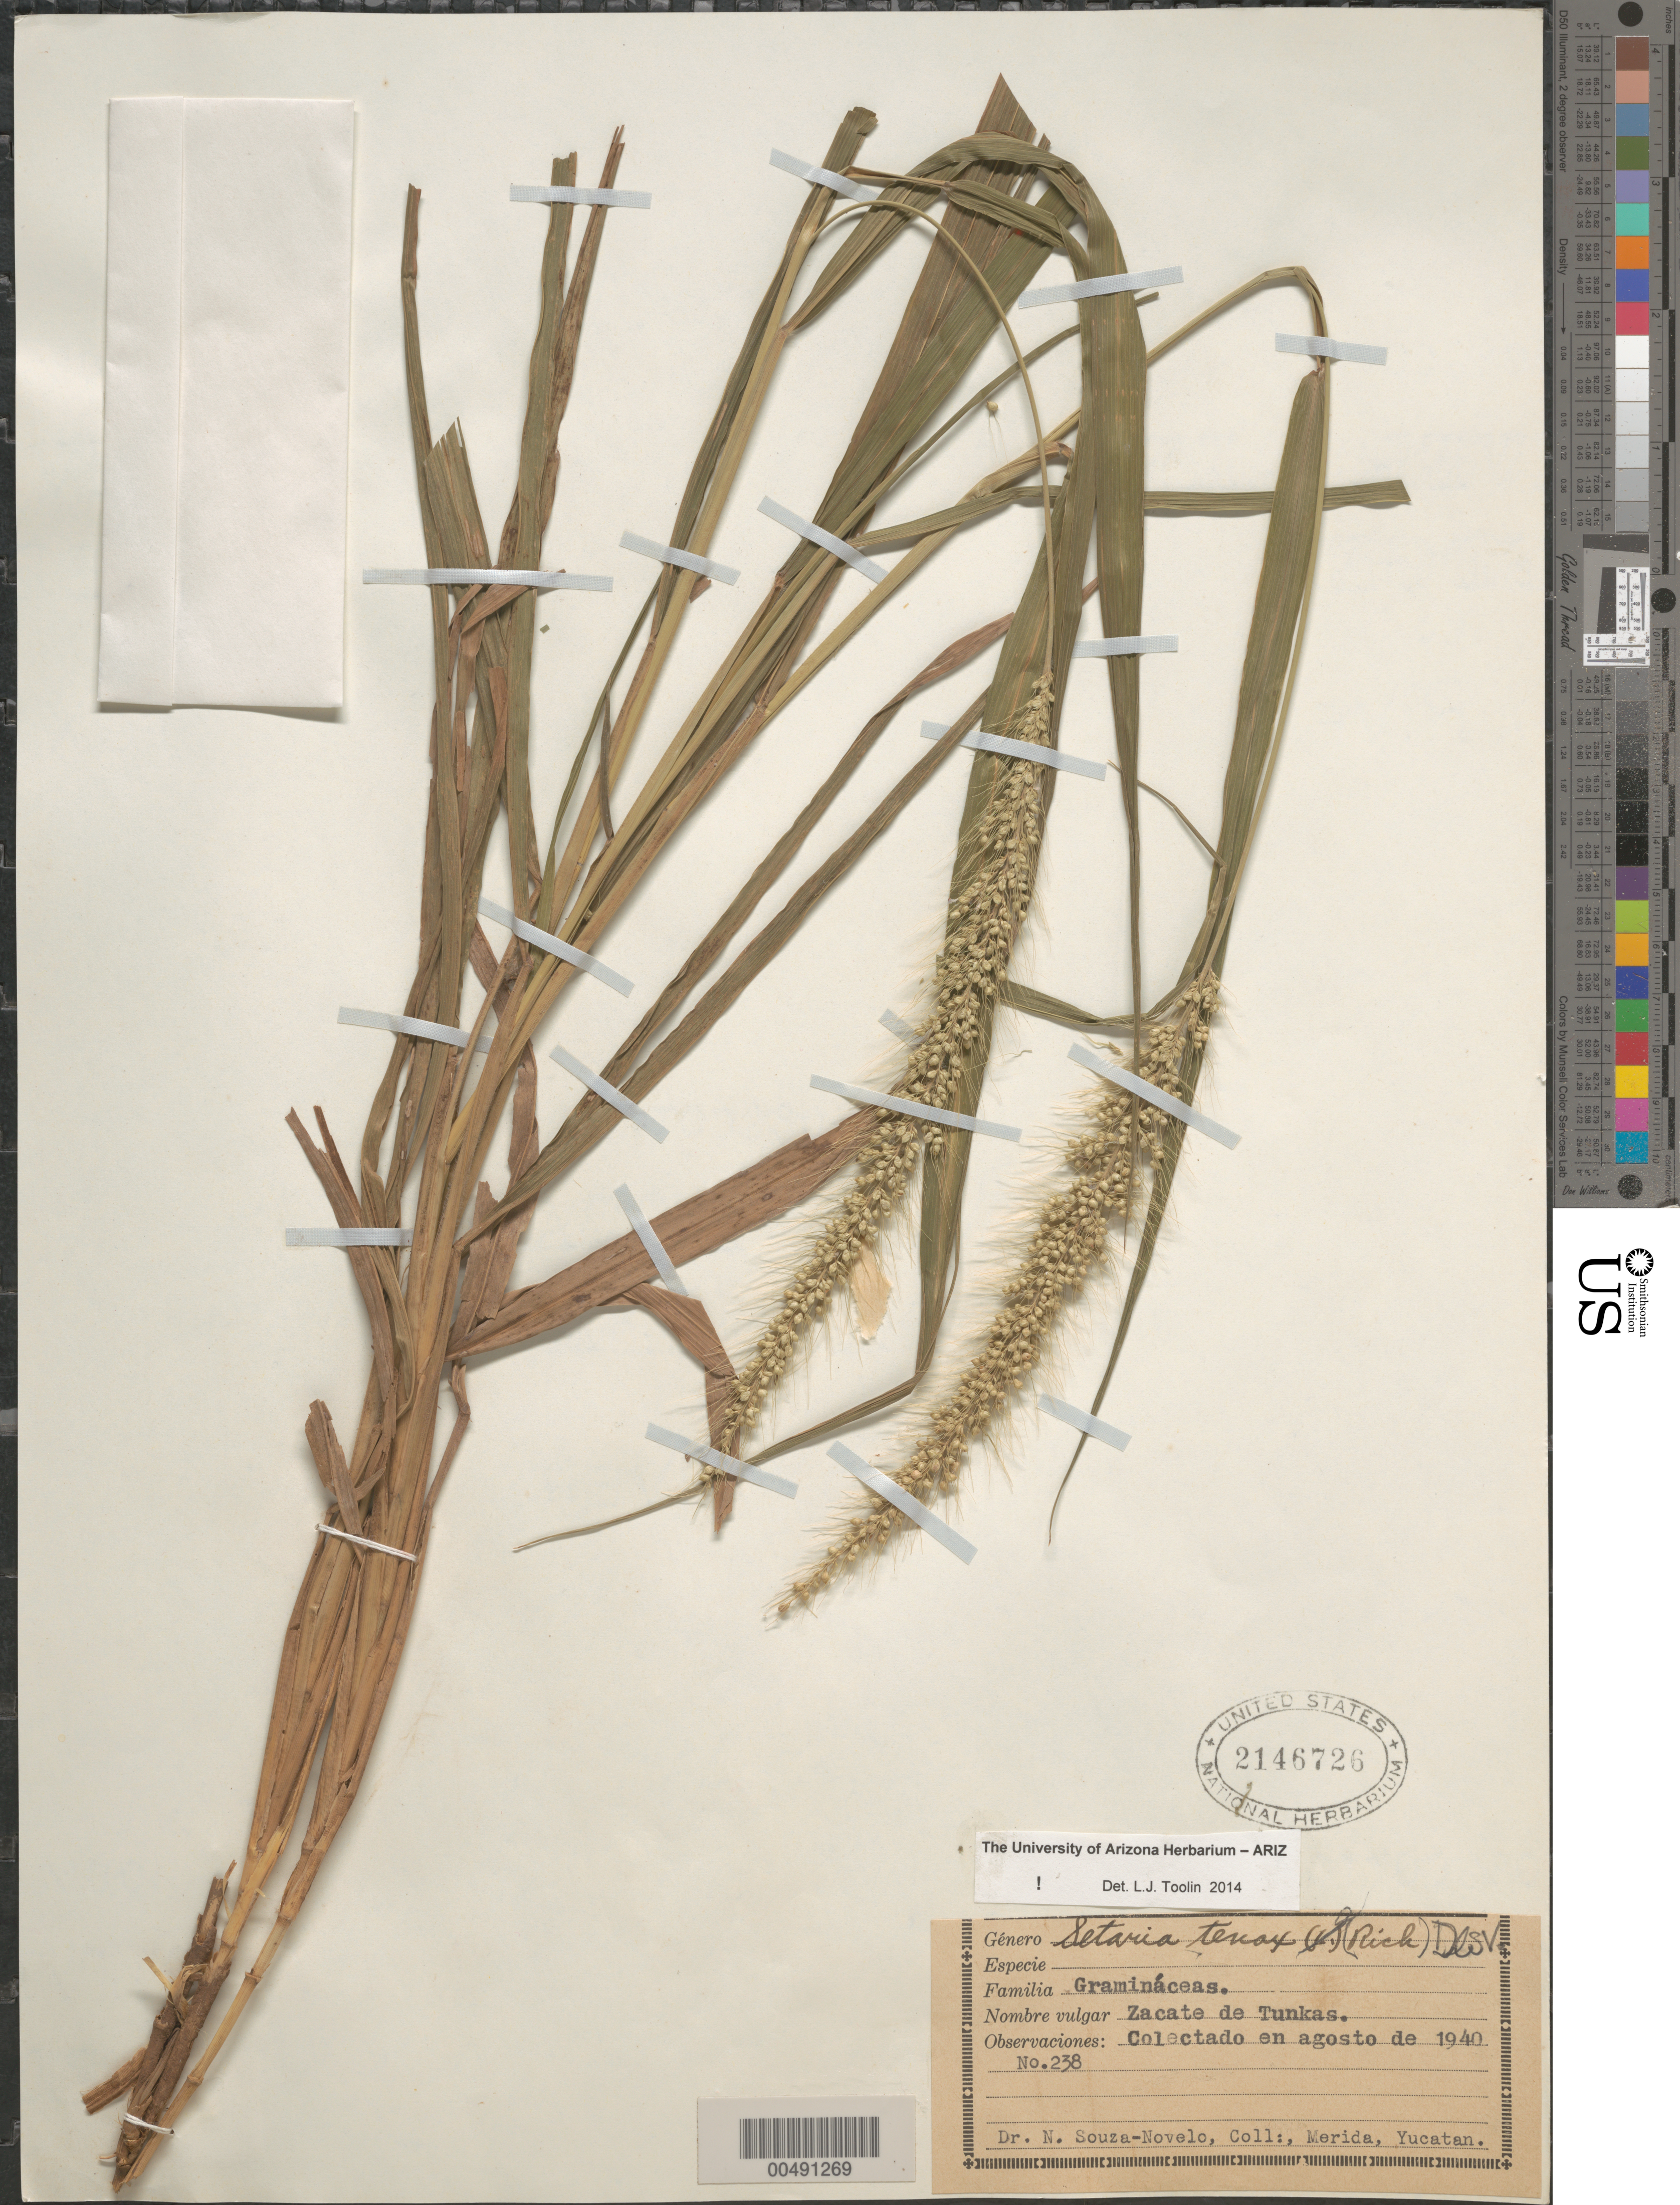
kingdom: Plantae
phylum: Tracheophyta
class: Liliopsida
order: Poales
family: Poaceae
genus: Setaria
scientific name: Setaria tenax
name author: (Rich.) Desv.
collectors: N. Souza-Novelo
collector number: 238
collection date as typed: Aug 1940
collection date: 1940-08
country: Mexico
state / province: Yucatan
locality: Merida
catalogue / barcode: US 2146726